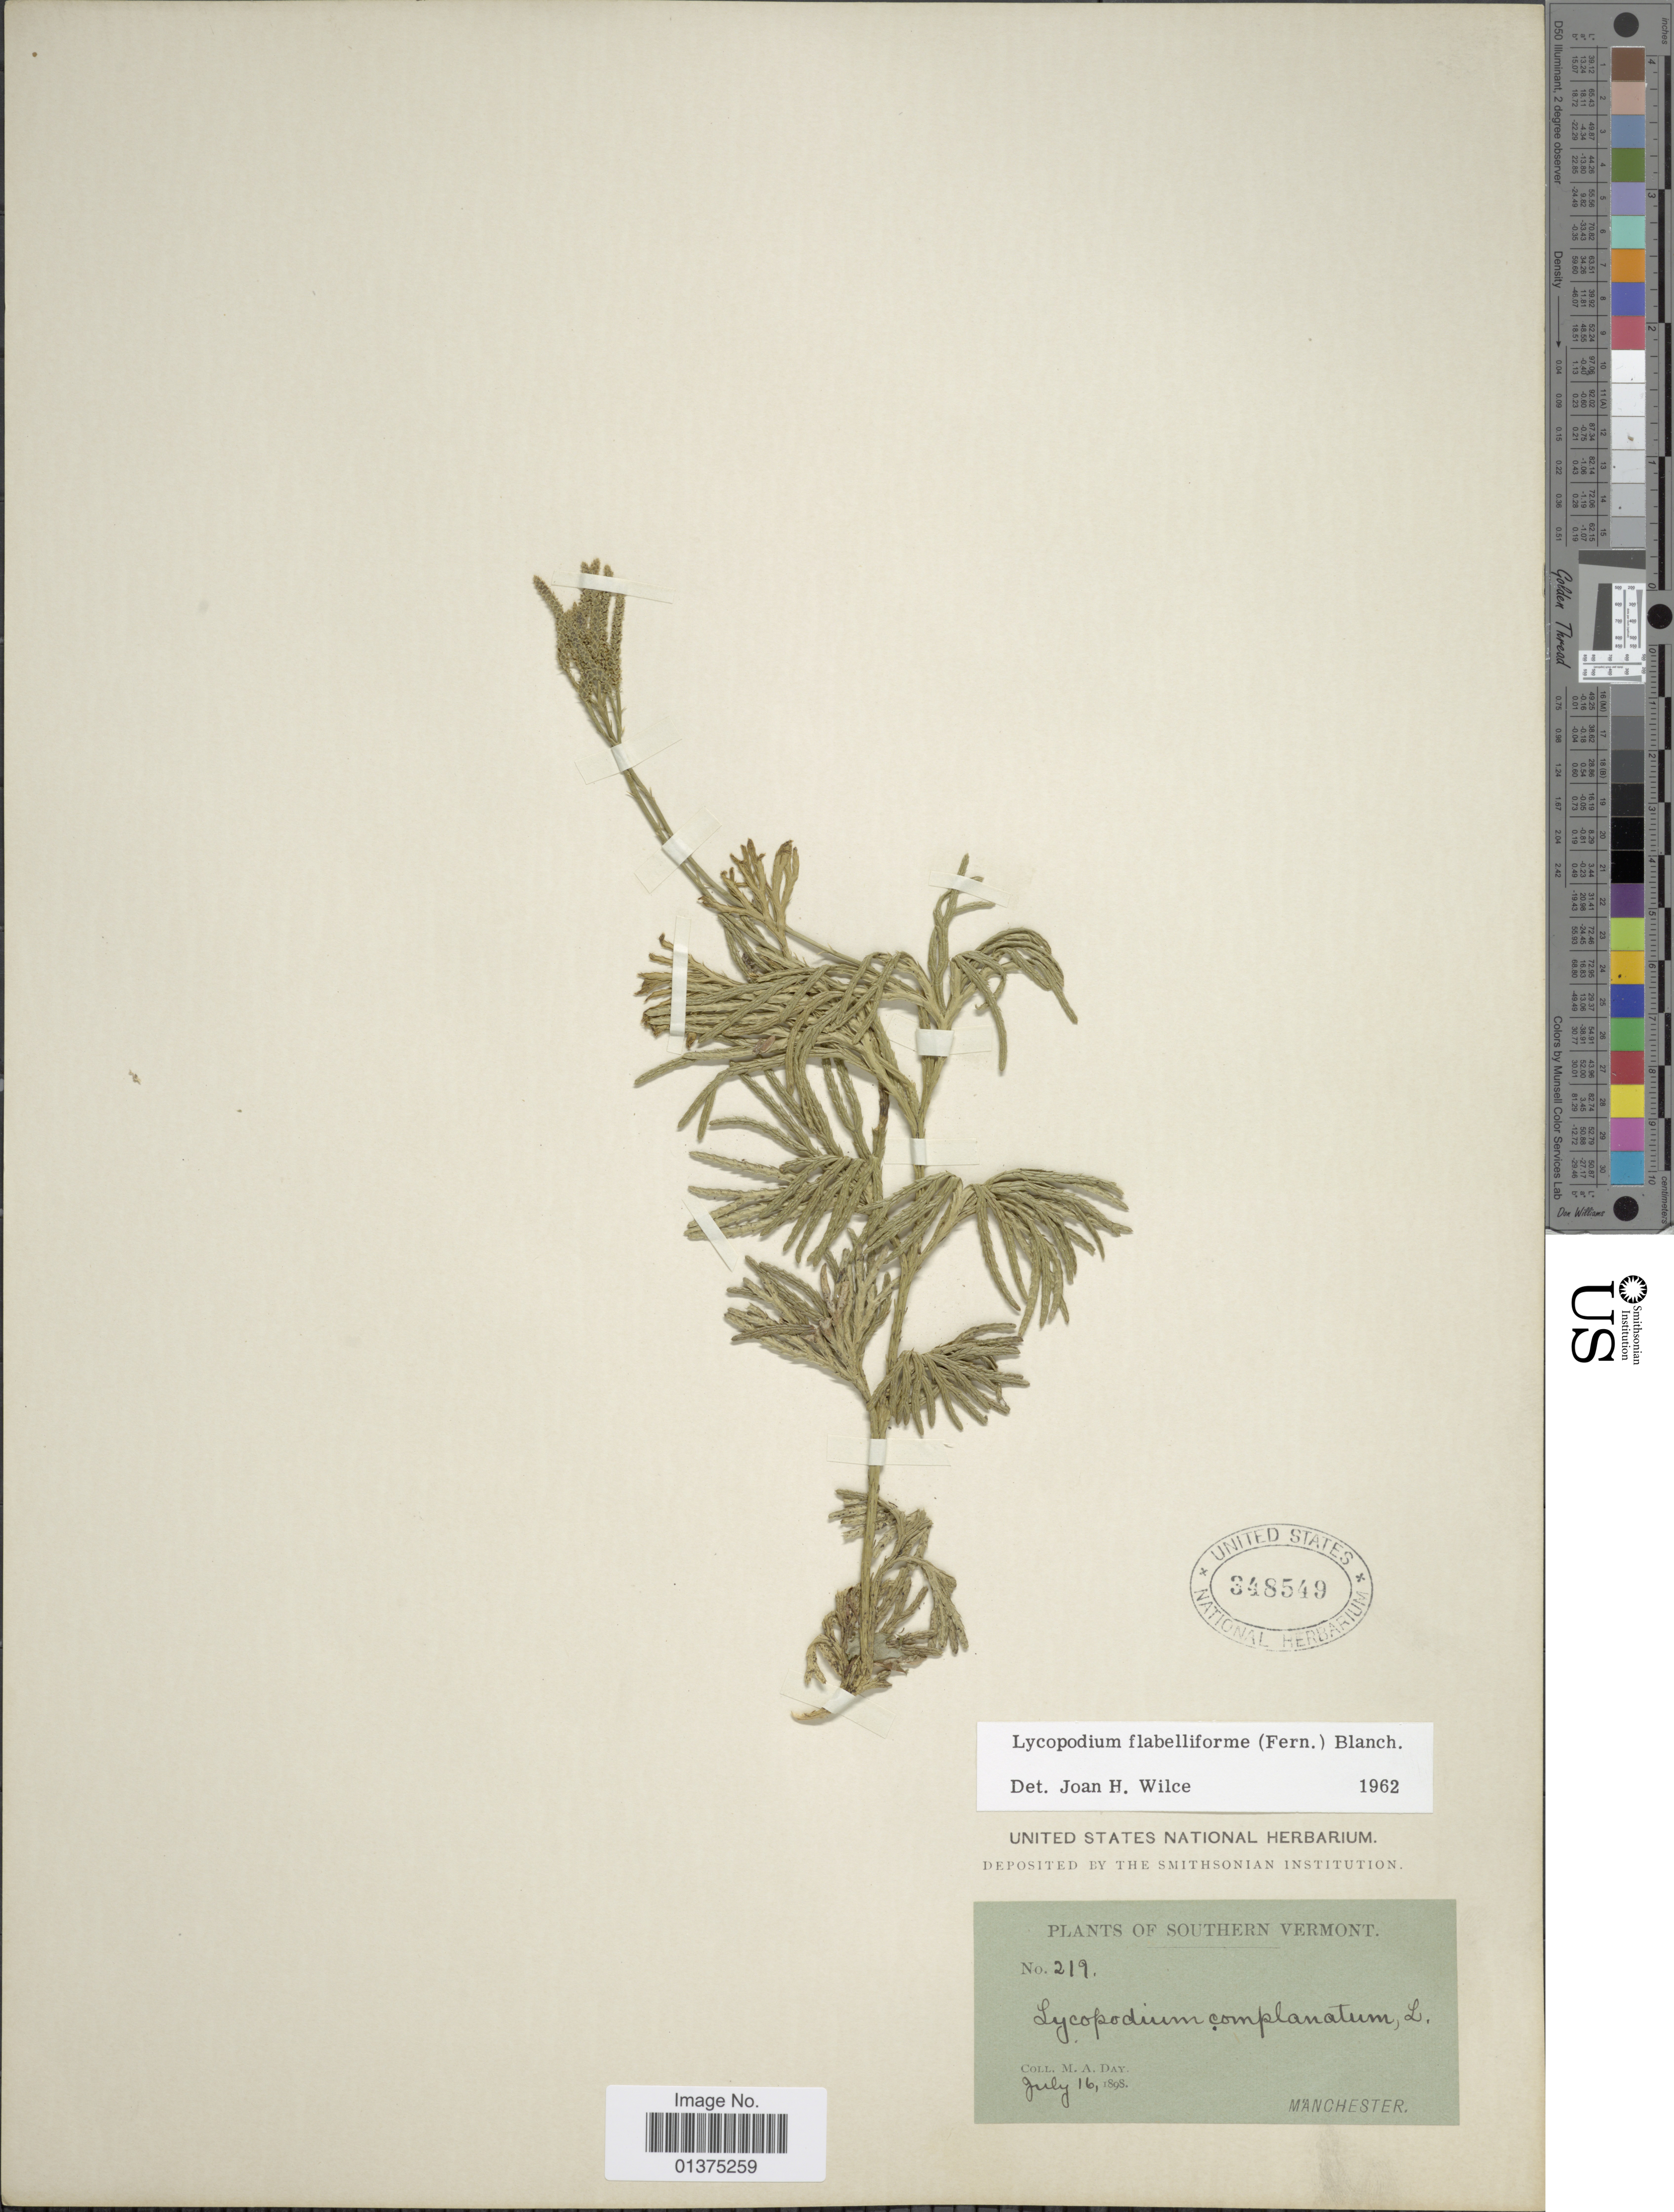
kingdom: Plantae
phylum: Tracheophyta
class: Lycopodiopsida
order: Lycopodiales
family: Lycopodiaceae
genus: Diphasiastrum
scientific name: Diphasiastrum digitatum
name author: (Dill. ex A. Braun) Holub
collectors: M. Day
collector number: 219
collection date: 1898-07-16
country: United States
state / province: Vermont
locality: Southern Vermont, Manchester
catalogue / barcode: US 348549